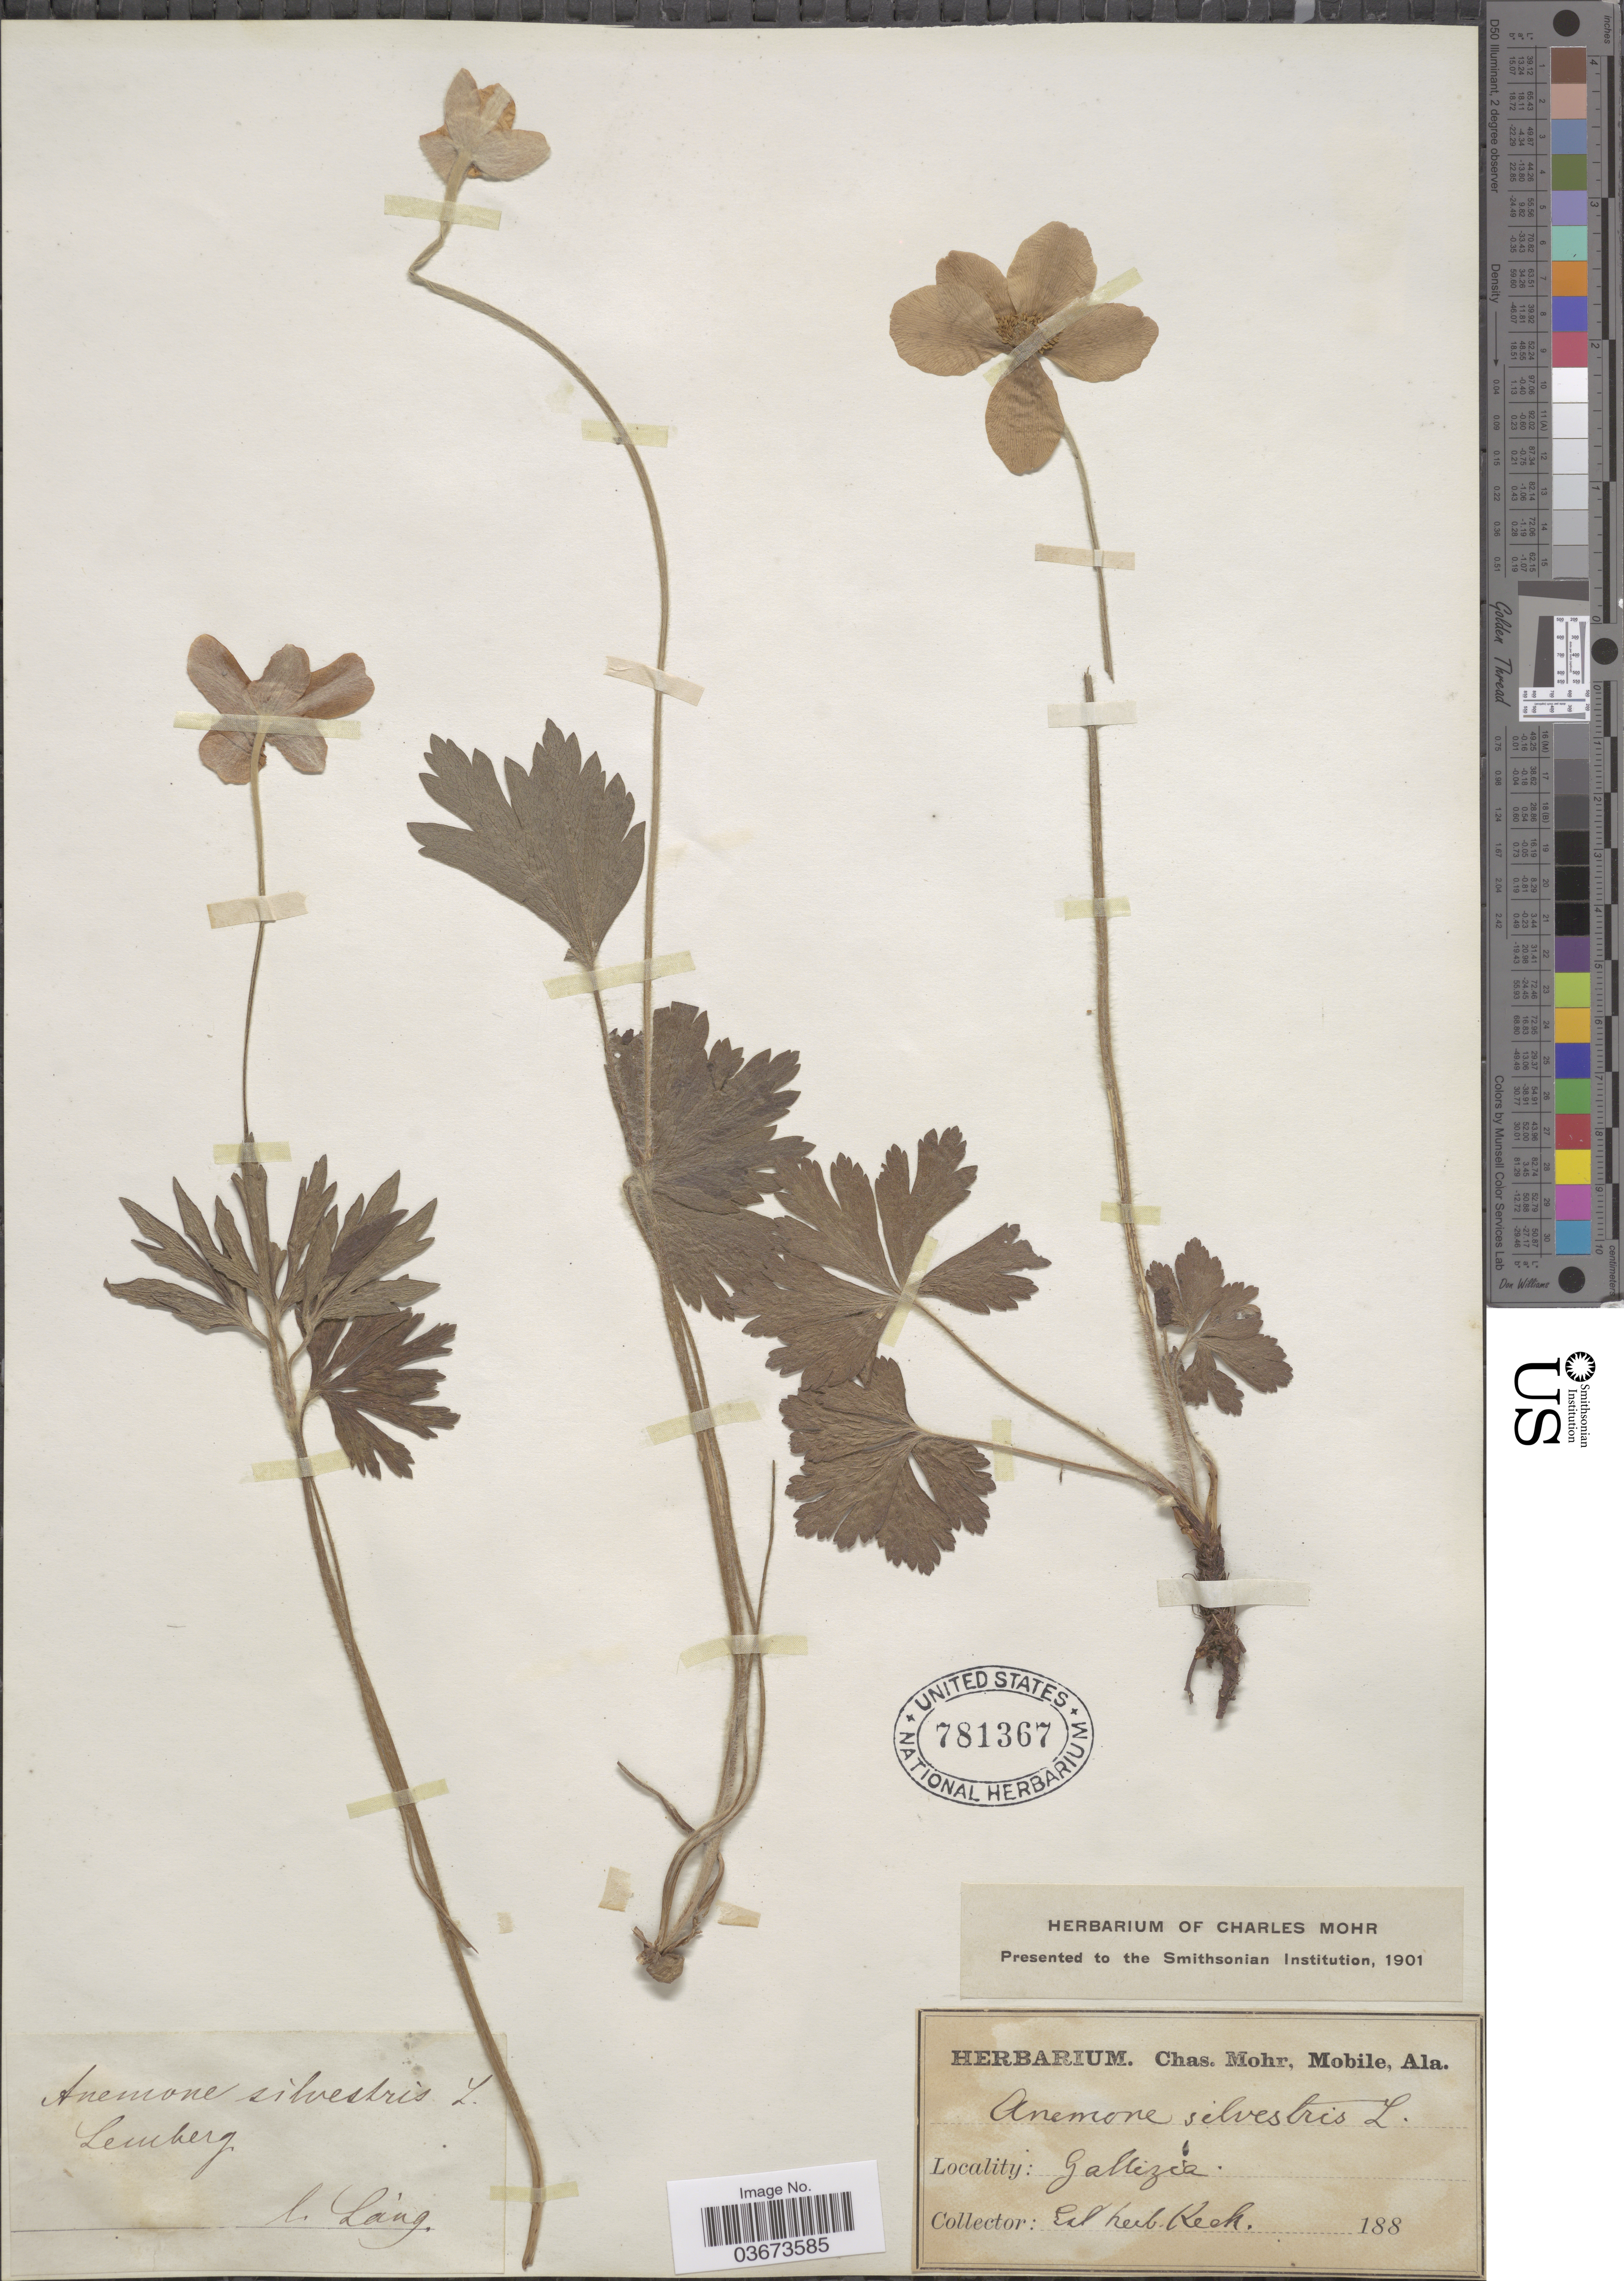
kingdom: Plantae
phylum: Tracheophyta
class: Magnoliopsida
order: Ranunculales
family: Ranunculaceae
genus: Anemone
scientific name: Anemone sylvestris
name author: L.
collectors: -- Lang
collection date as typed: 188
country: Ukraine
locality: Lemberg. Gallizia.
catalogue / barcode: US 781367